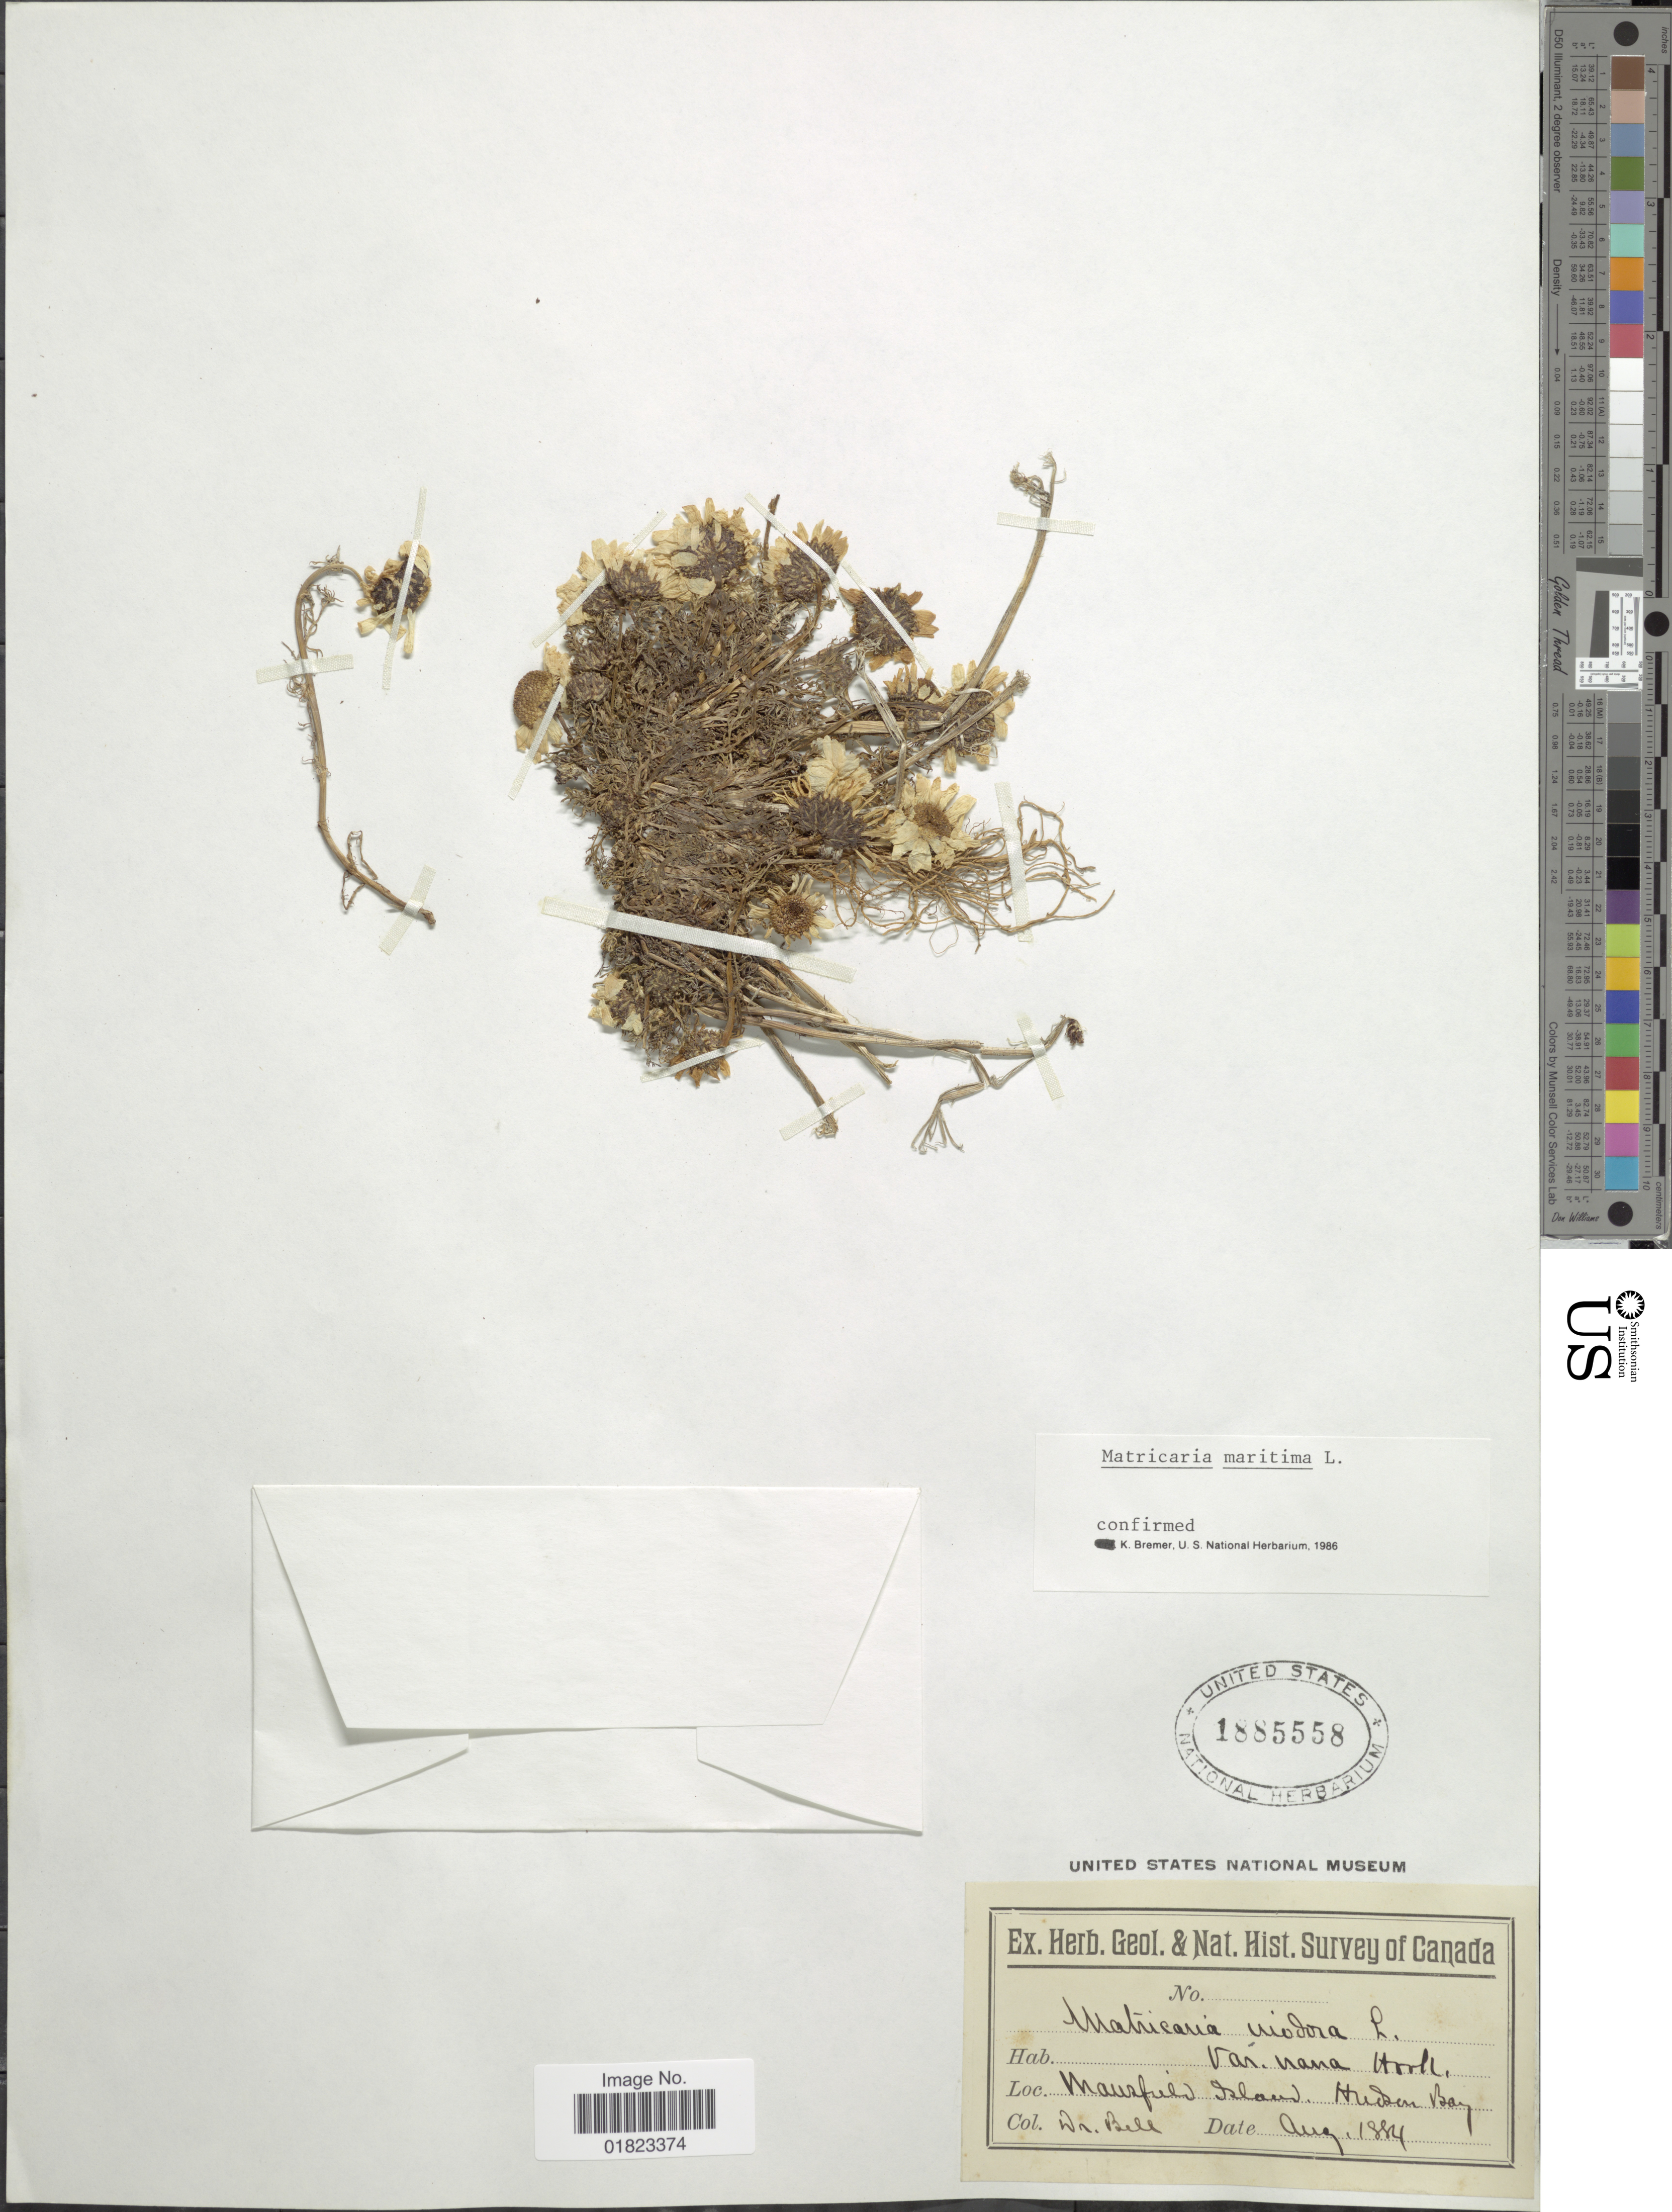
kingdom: Plantae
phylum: Tracheophyta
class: Magnoliopsida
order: Asterales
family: Asteraceae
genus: Tripleurospermum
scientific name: Tripleurospermum maritimum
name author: (L.) W.D.J. Koch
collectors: -- Bell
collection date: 1884-08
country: Canada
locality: Mansfield Island, Hudson Bay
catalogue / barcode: US 1885558